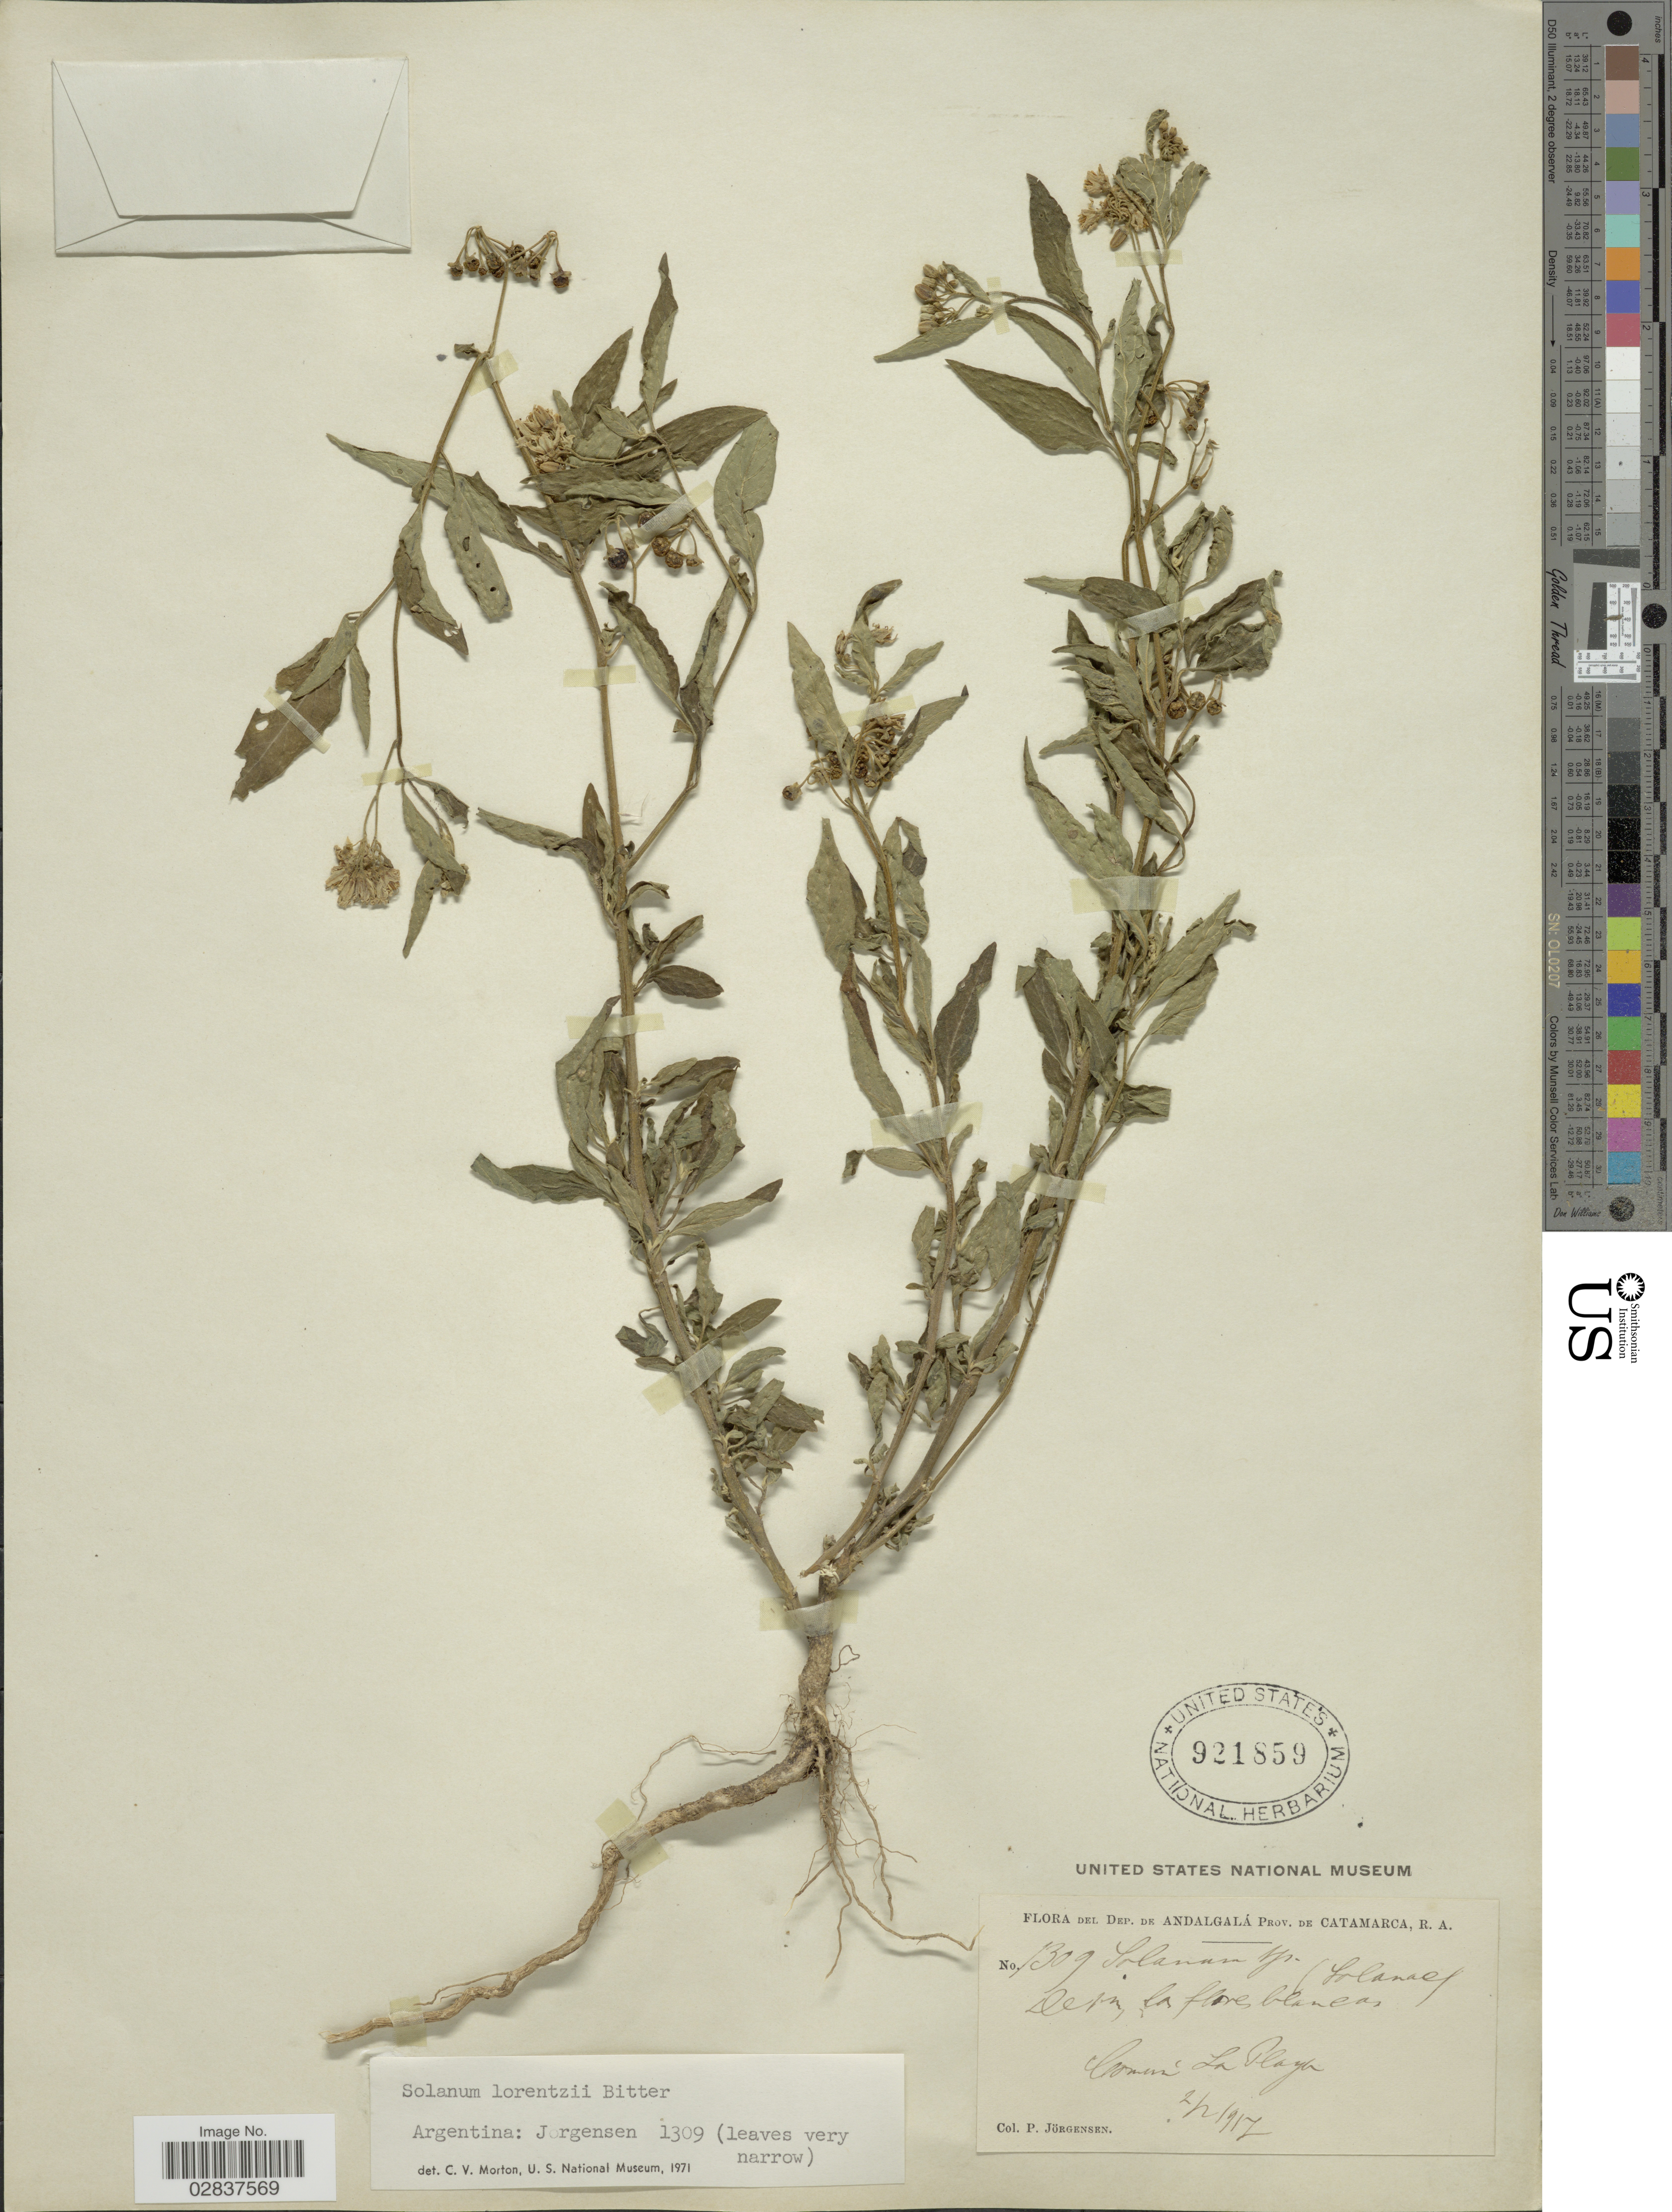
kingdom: Plantae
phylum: Tracheophyta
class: Magnoliopsida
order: Solanales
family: Solanaceae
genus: Solanum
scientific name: Solanum lorentzii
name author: Bitter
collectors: P. Jörgensen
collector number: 1309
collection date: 1917-02-02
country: Argentina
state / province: Catamarca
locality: Dep. de Andalgalá, R.A. Comun La Playa.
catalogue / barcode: US 921859